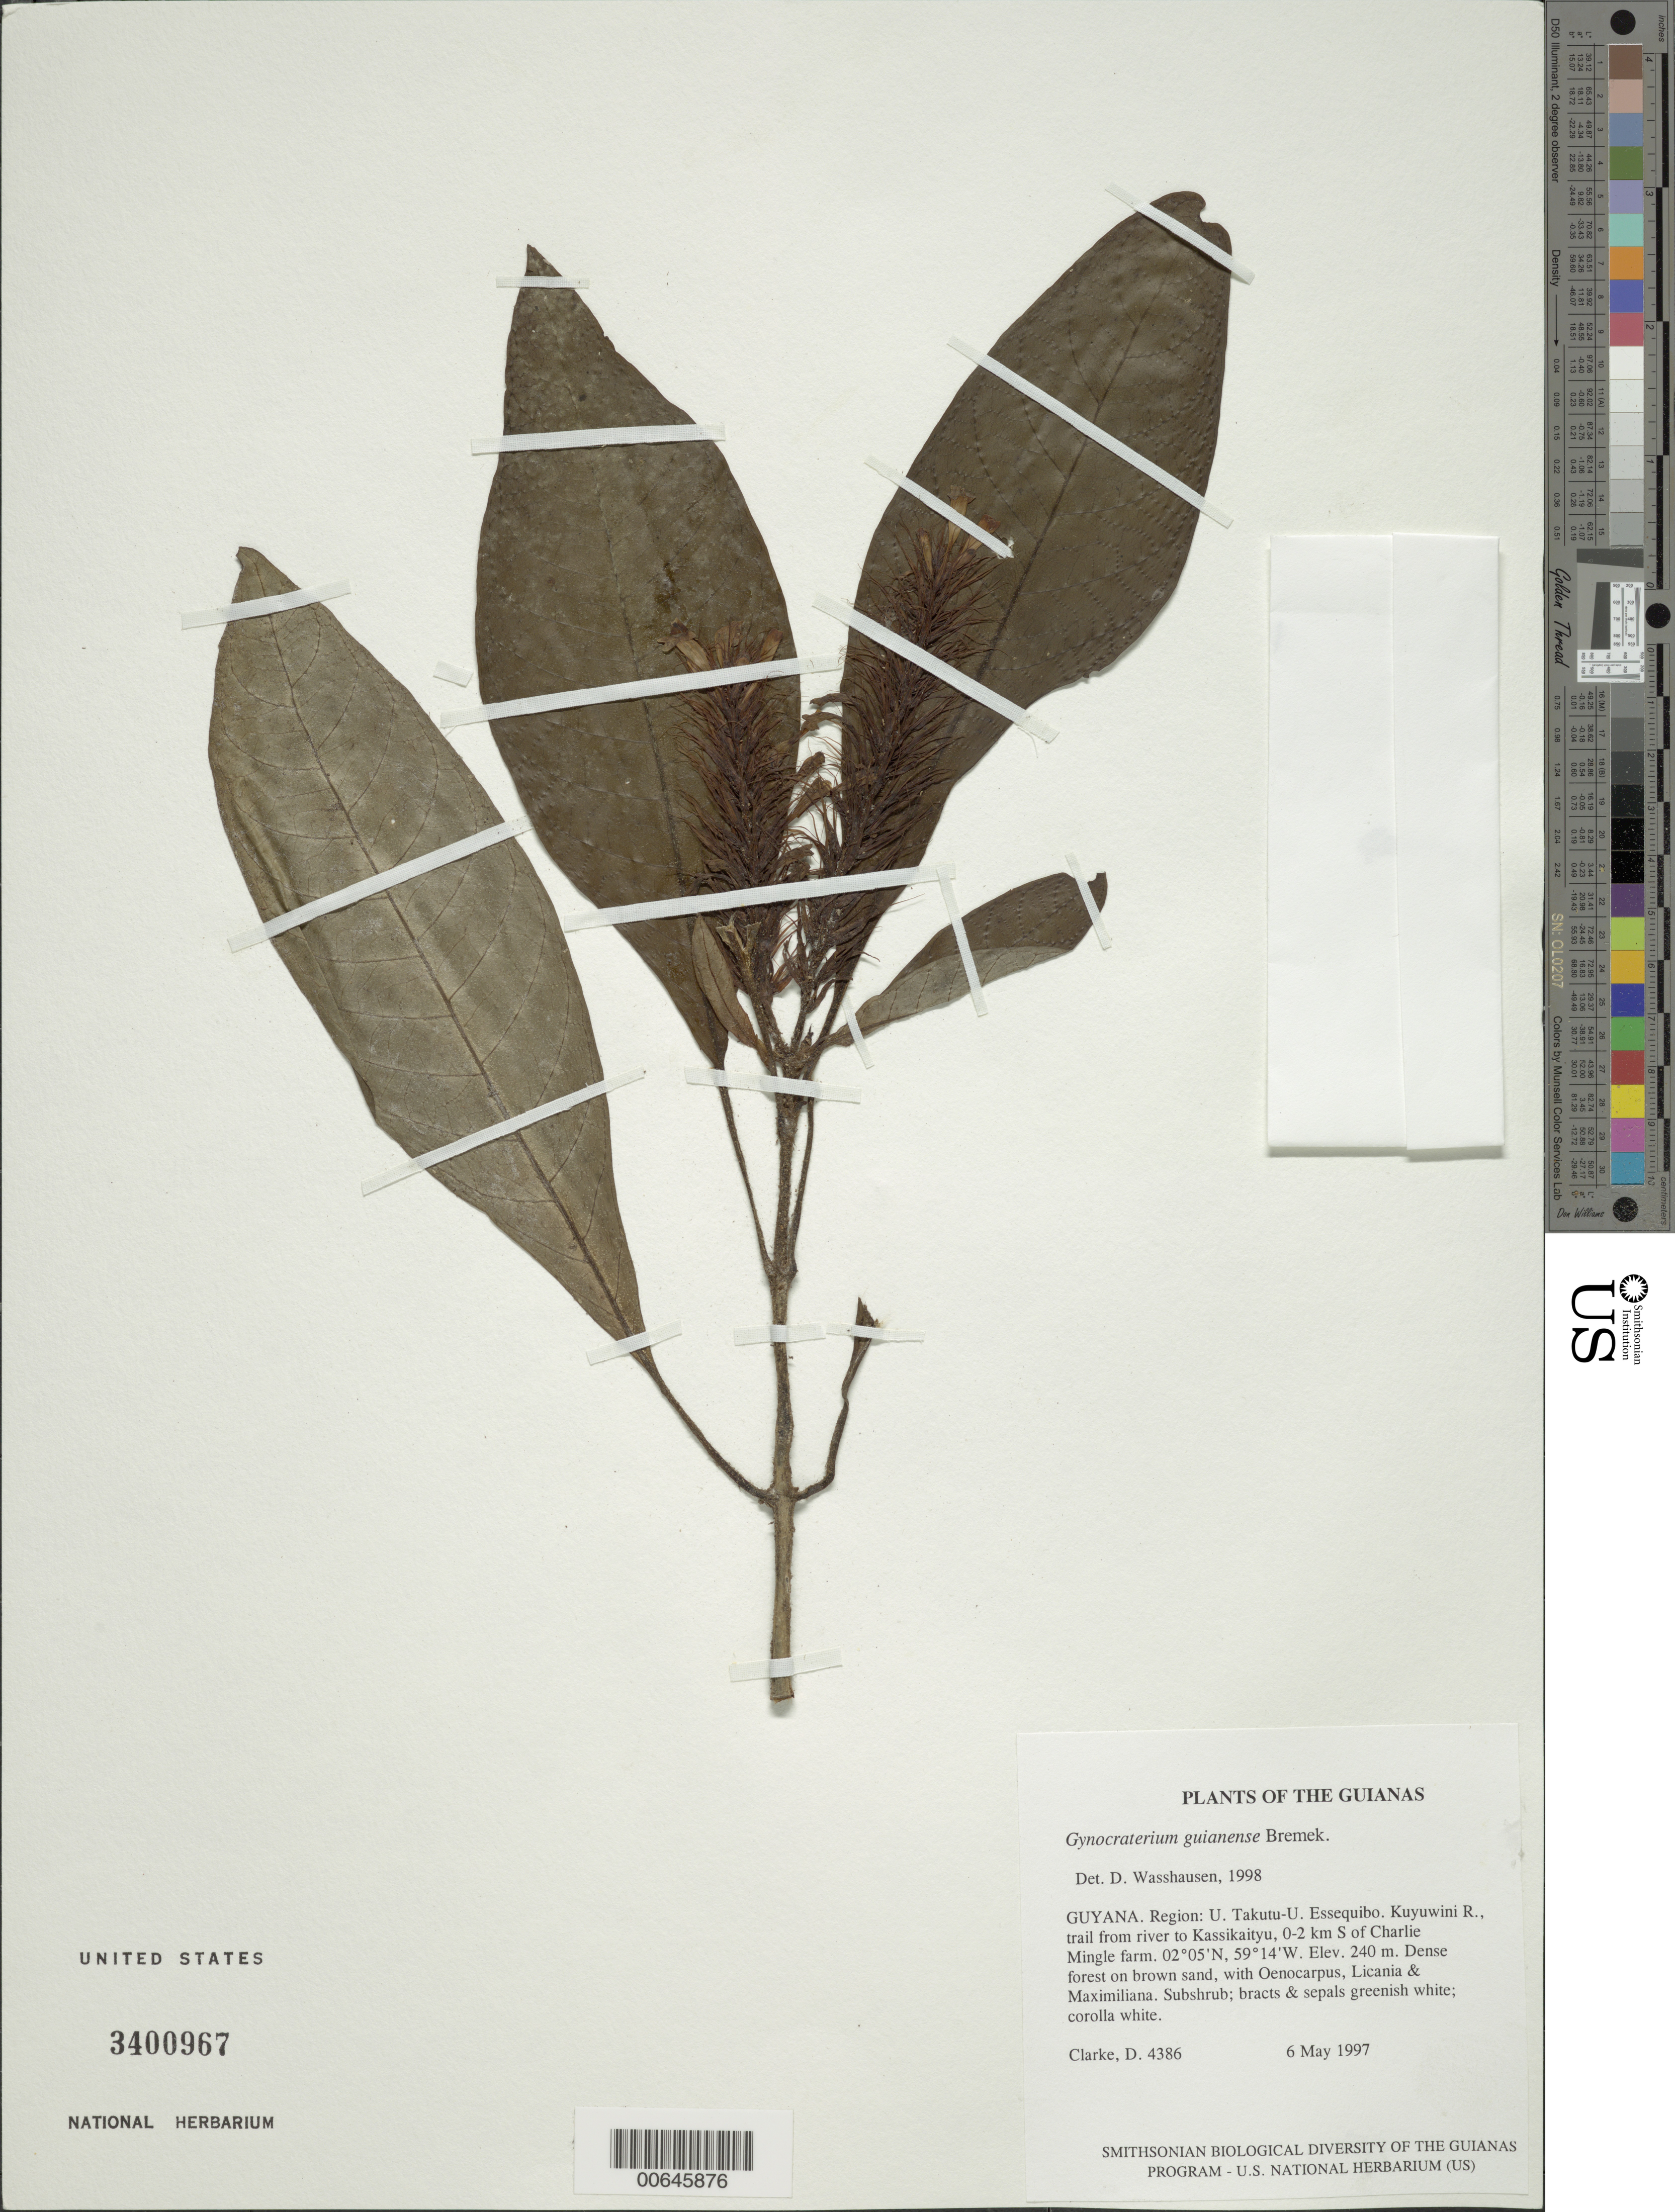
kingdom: Plantae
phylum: Tracheophyta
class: Magnoliopsida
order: Lamiales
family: Acanthaceae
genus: Gynocraterium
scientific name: Gynocraterium guianense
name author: Bremek.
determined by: Wasshausen, Dieter C., (BOT), Smithsonian Institution - National Museum of Natural History (UNITED STATES)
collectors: H. D. Clarke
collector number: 4386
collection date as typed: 6 May 1997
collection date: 1997-05-06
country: Guyana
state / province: U. Takutu-U. Essequibo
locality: Kuyuwini R., trail from river to Kassikaityu, 0-2 km S of Charlie Mingle farm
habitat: Dense forest on brown sand, with Oenocarpus, Licania & Maximiliana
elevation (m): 240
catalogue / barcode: US 3400967